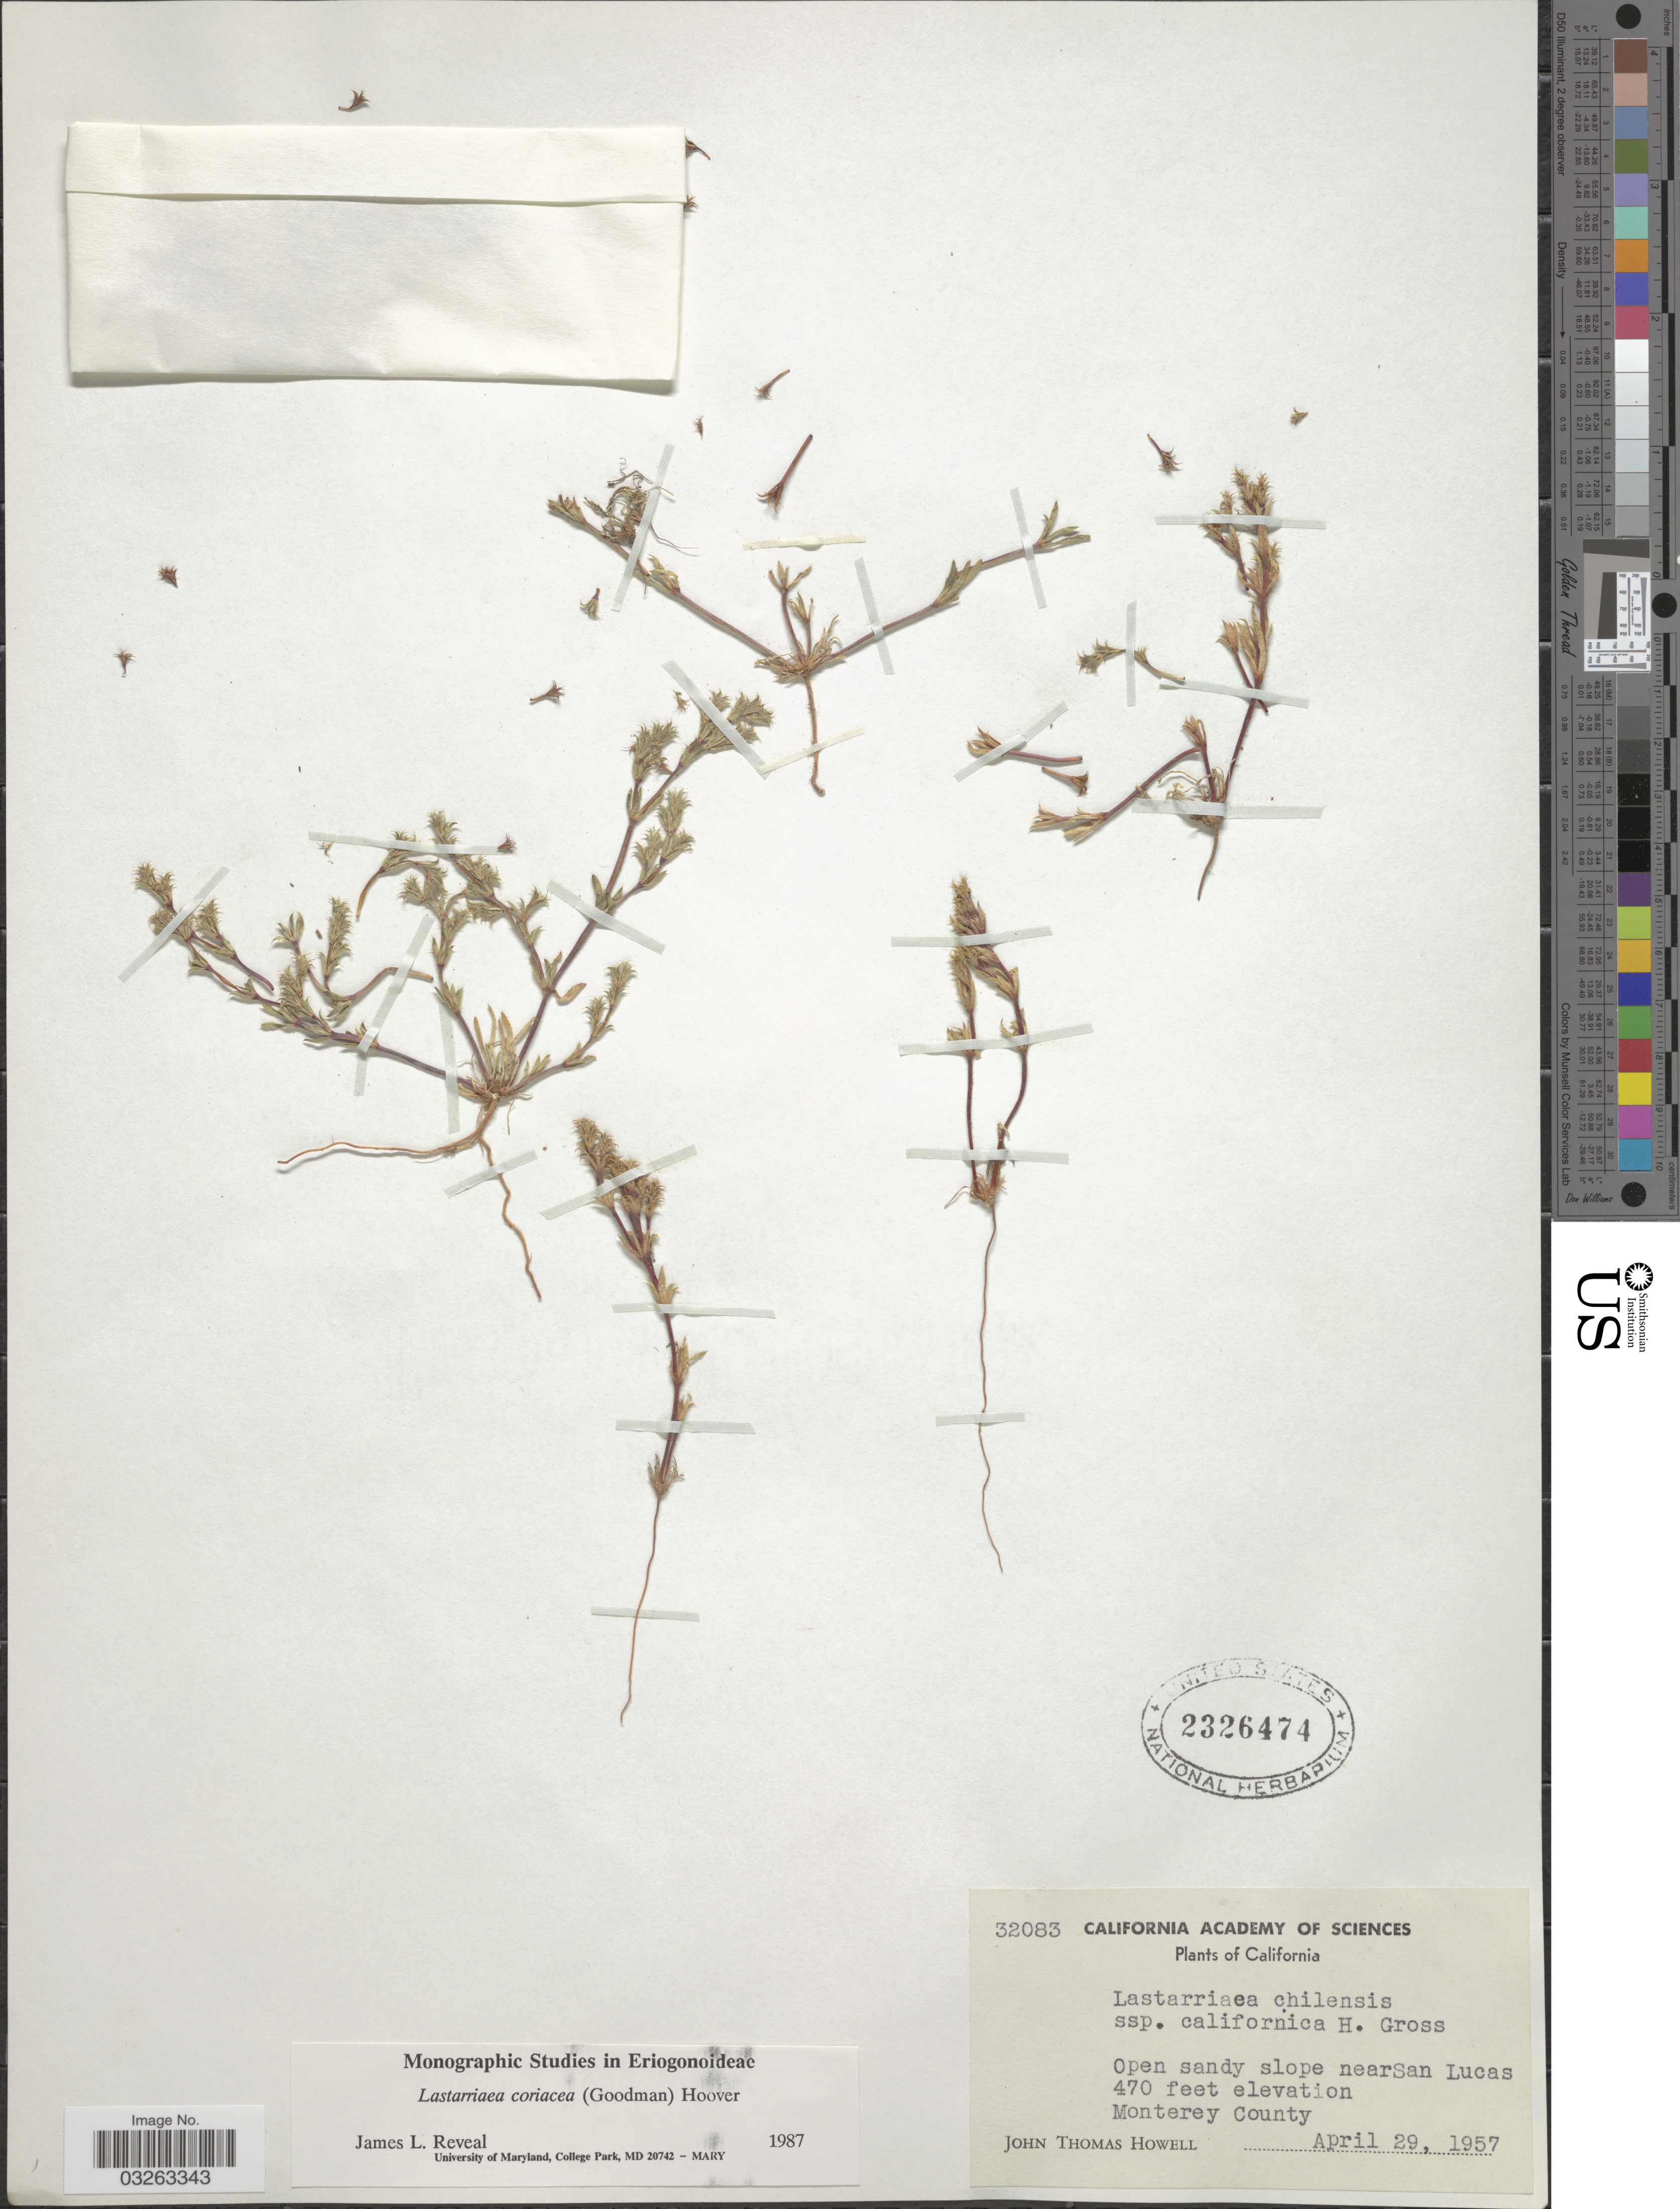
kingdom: Plantae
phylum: Tracheophyta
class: Magnoliopsida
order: Caryophyllales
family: Polygonaceae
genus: Lastarriaea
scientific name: Lastarriaea coriacea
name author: (Goodman) Hoover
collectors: J. T. Howell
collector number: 32083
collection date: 1957-04-29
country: United States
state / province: California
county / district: Monterey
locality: Open sandy slopes nearSan Lucas. Monterey County.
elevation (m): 143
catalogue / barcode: US 2326474